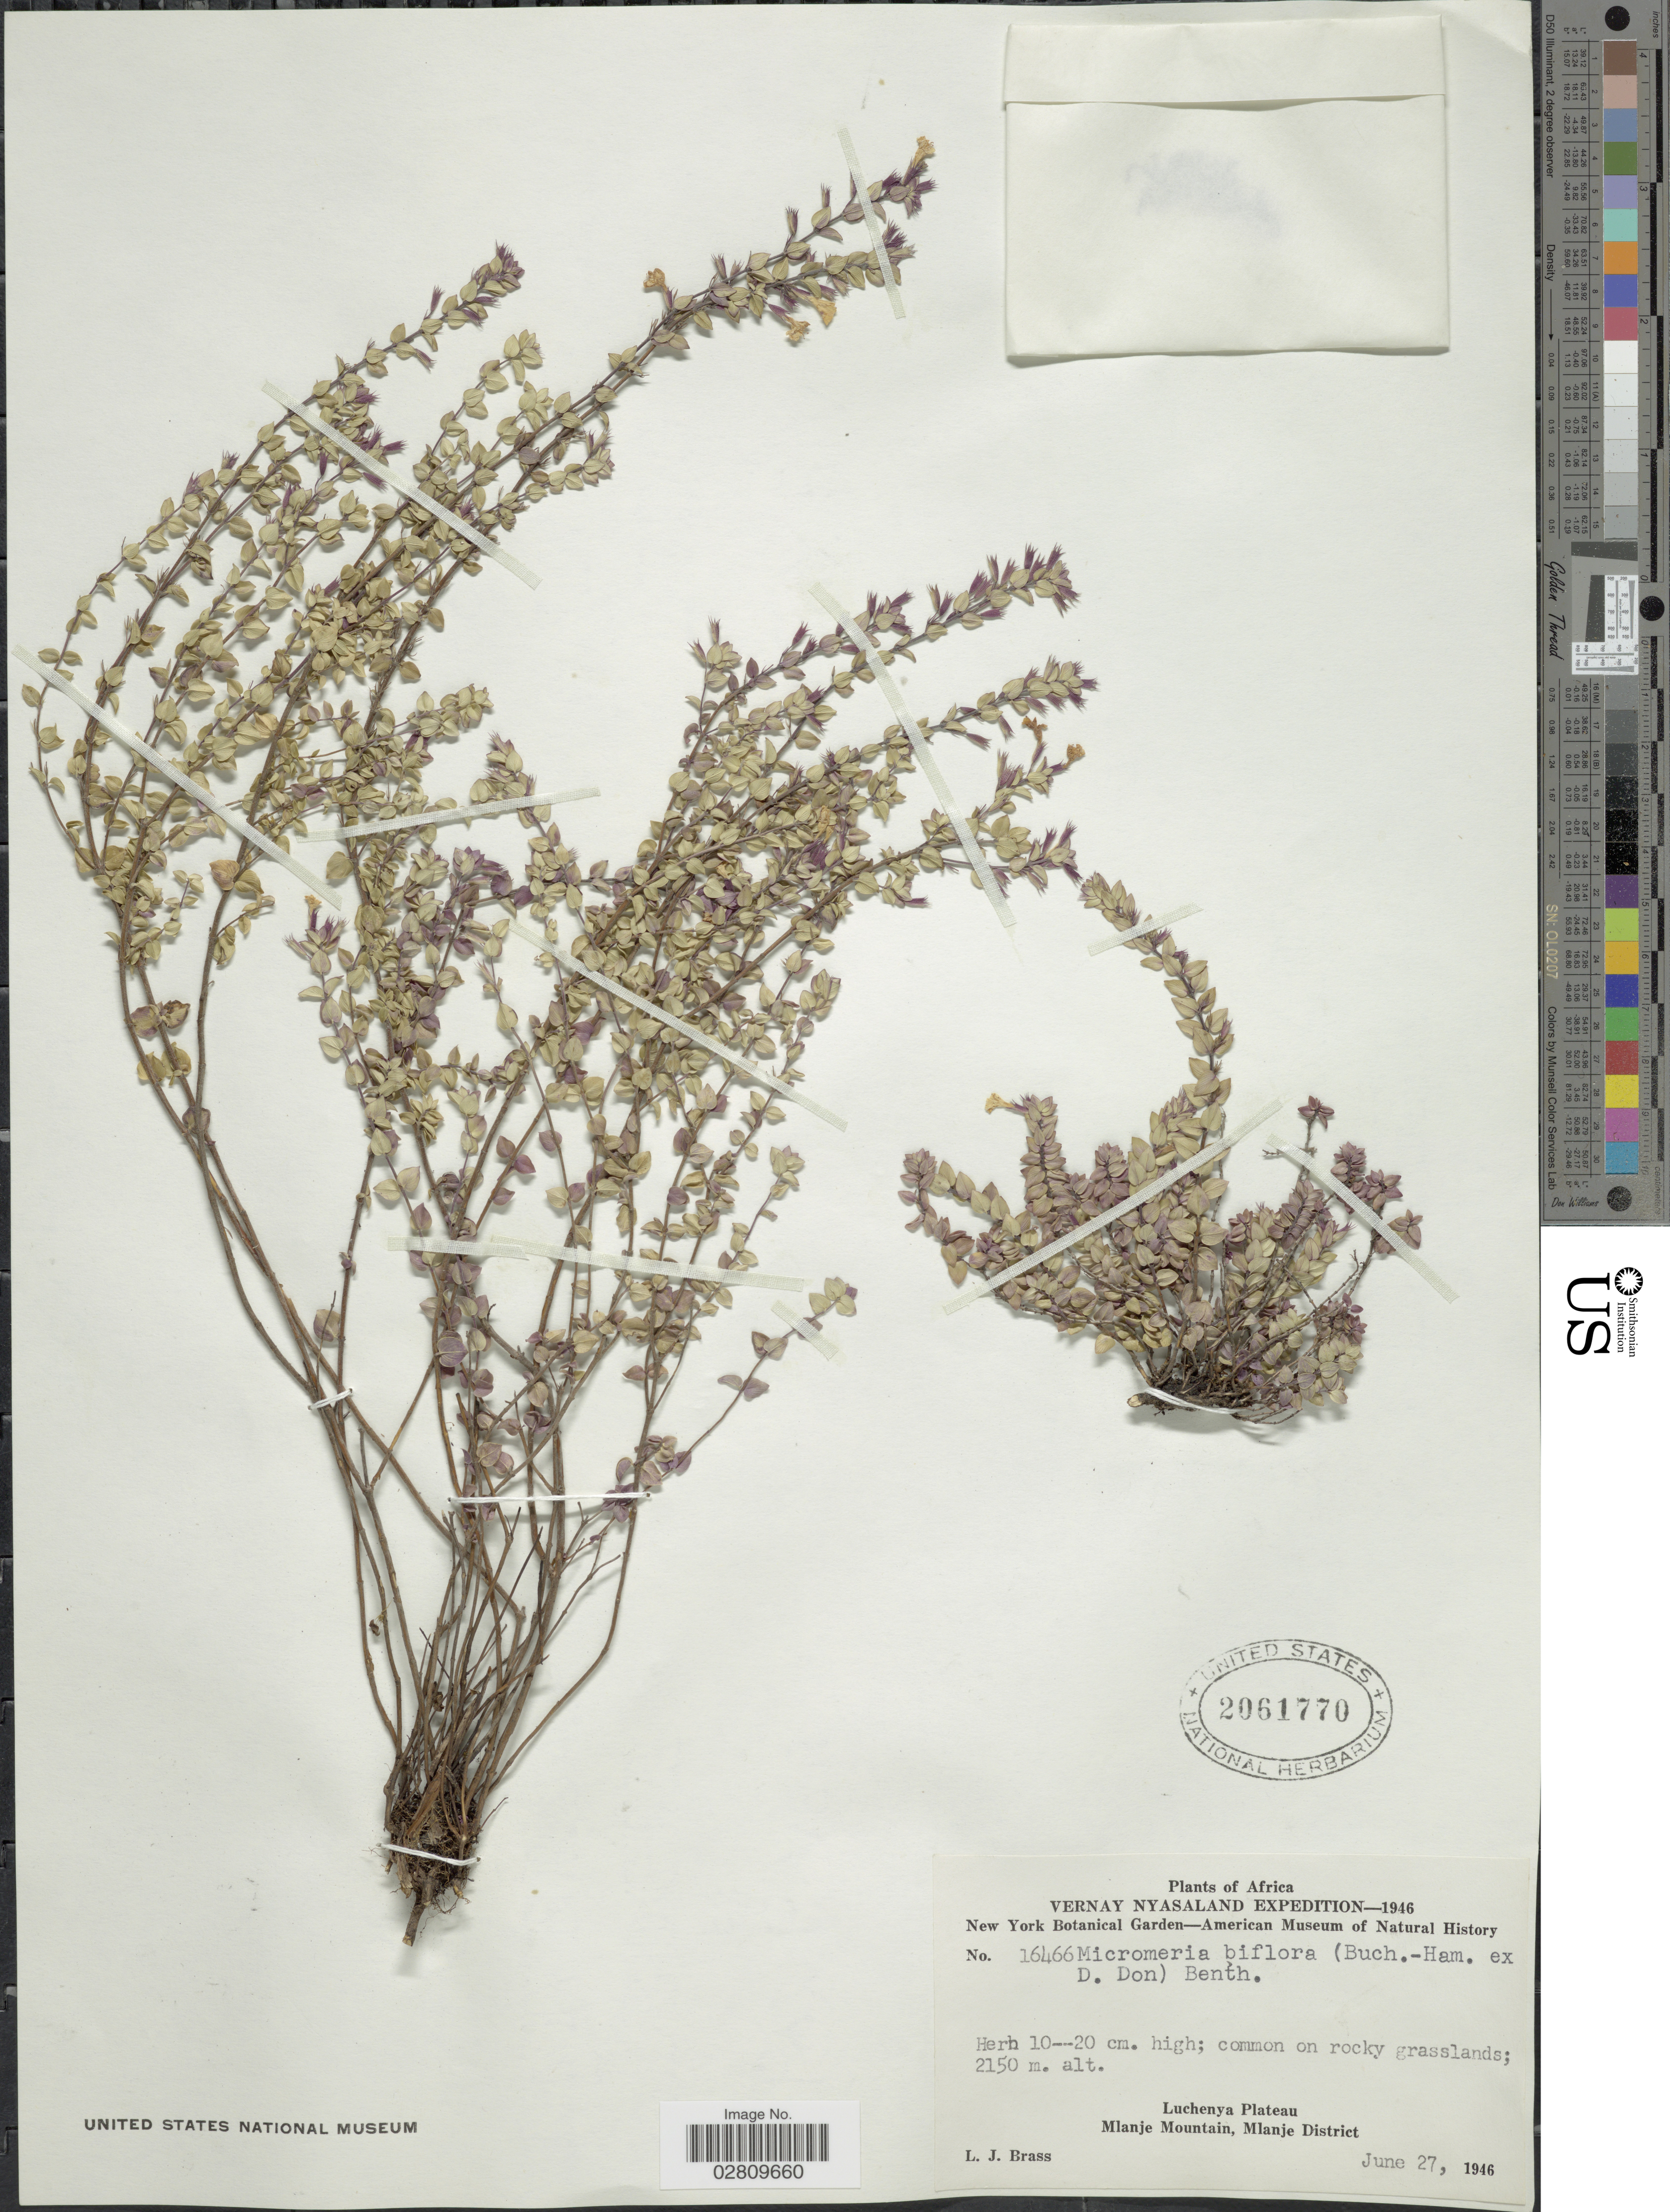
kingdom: Plantae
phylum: Tracheophyta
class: Magnoliopsida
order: Lamiales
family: Lamiaceae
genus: Micromeria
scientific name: Micromeria biflora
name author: (Buch.-Ham. ex D. Don) Benth.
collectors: L. J. Brass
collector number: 16466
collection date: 1946-06-27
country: Malawi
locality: Vernay Nyasaland. Luchenya Plateau. Mlanje Mountain, Mlanje District.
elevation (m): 2150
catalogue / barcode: US 2061770